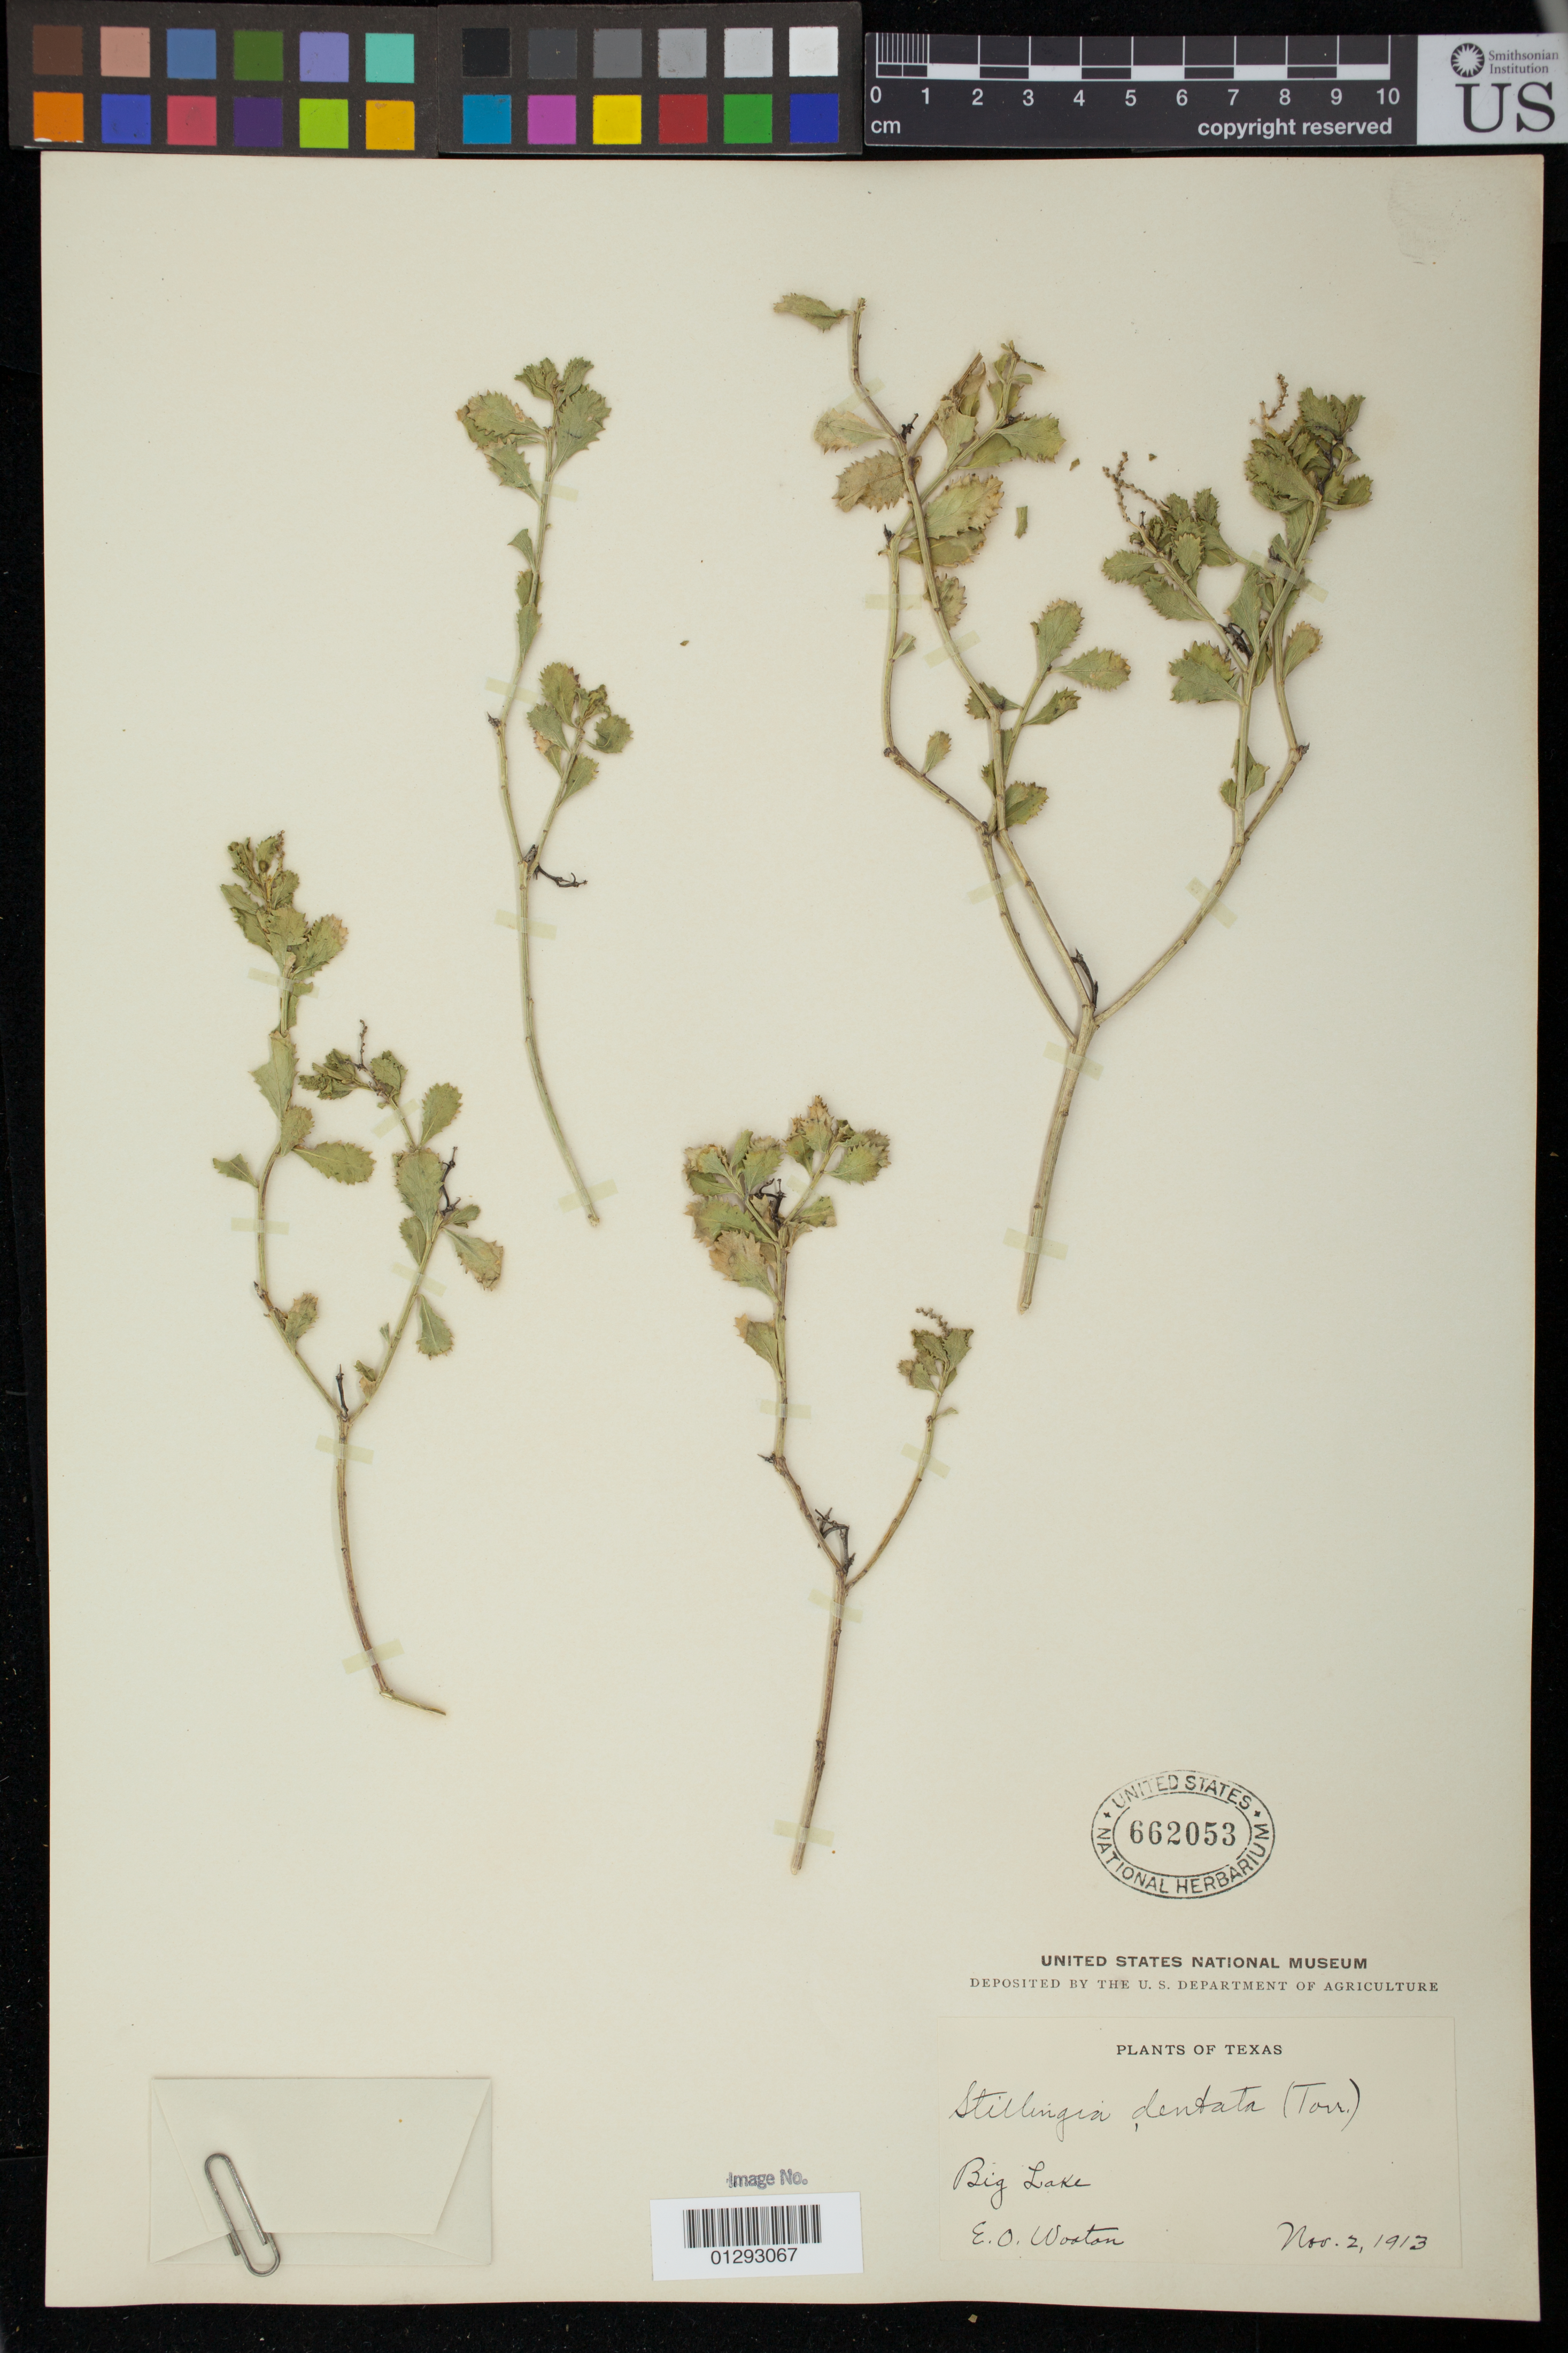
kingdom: Plantae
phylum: Tracheophyta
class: Magnoliopsida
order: Malpighiales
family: Euphorbiaceae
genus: Stillingia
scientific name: Stillingia treculiana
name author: (Müll. Arg.) I.M. Johnst.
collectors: E. O. Wooton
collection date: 1913-11-02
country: United States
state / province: Texas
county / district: Reagan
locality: Big Lake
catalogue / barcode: US 662053